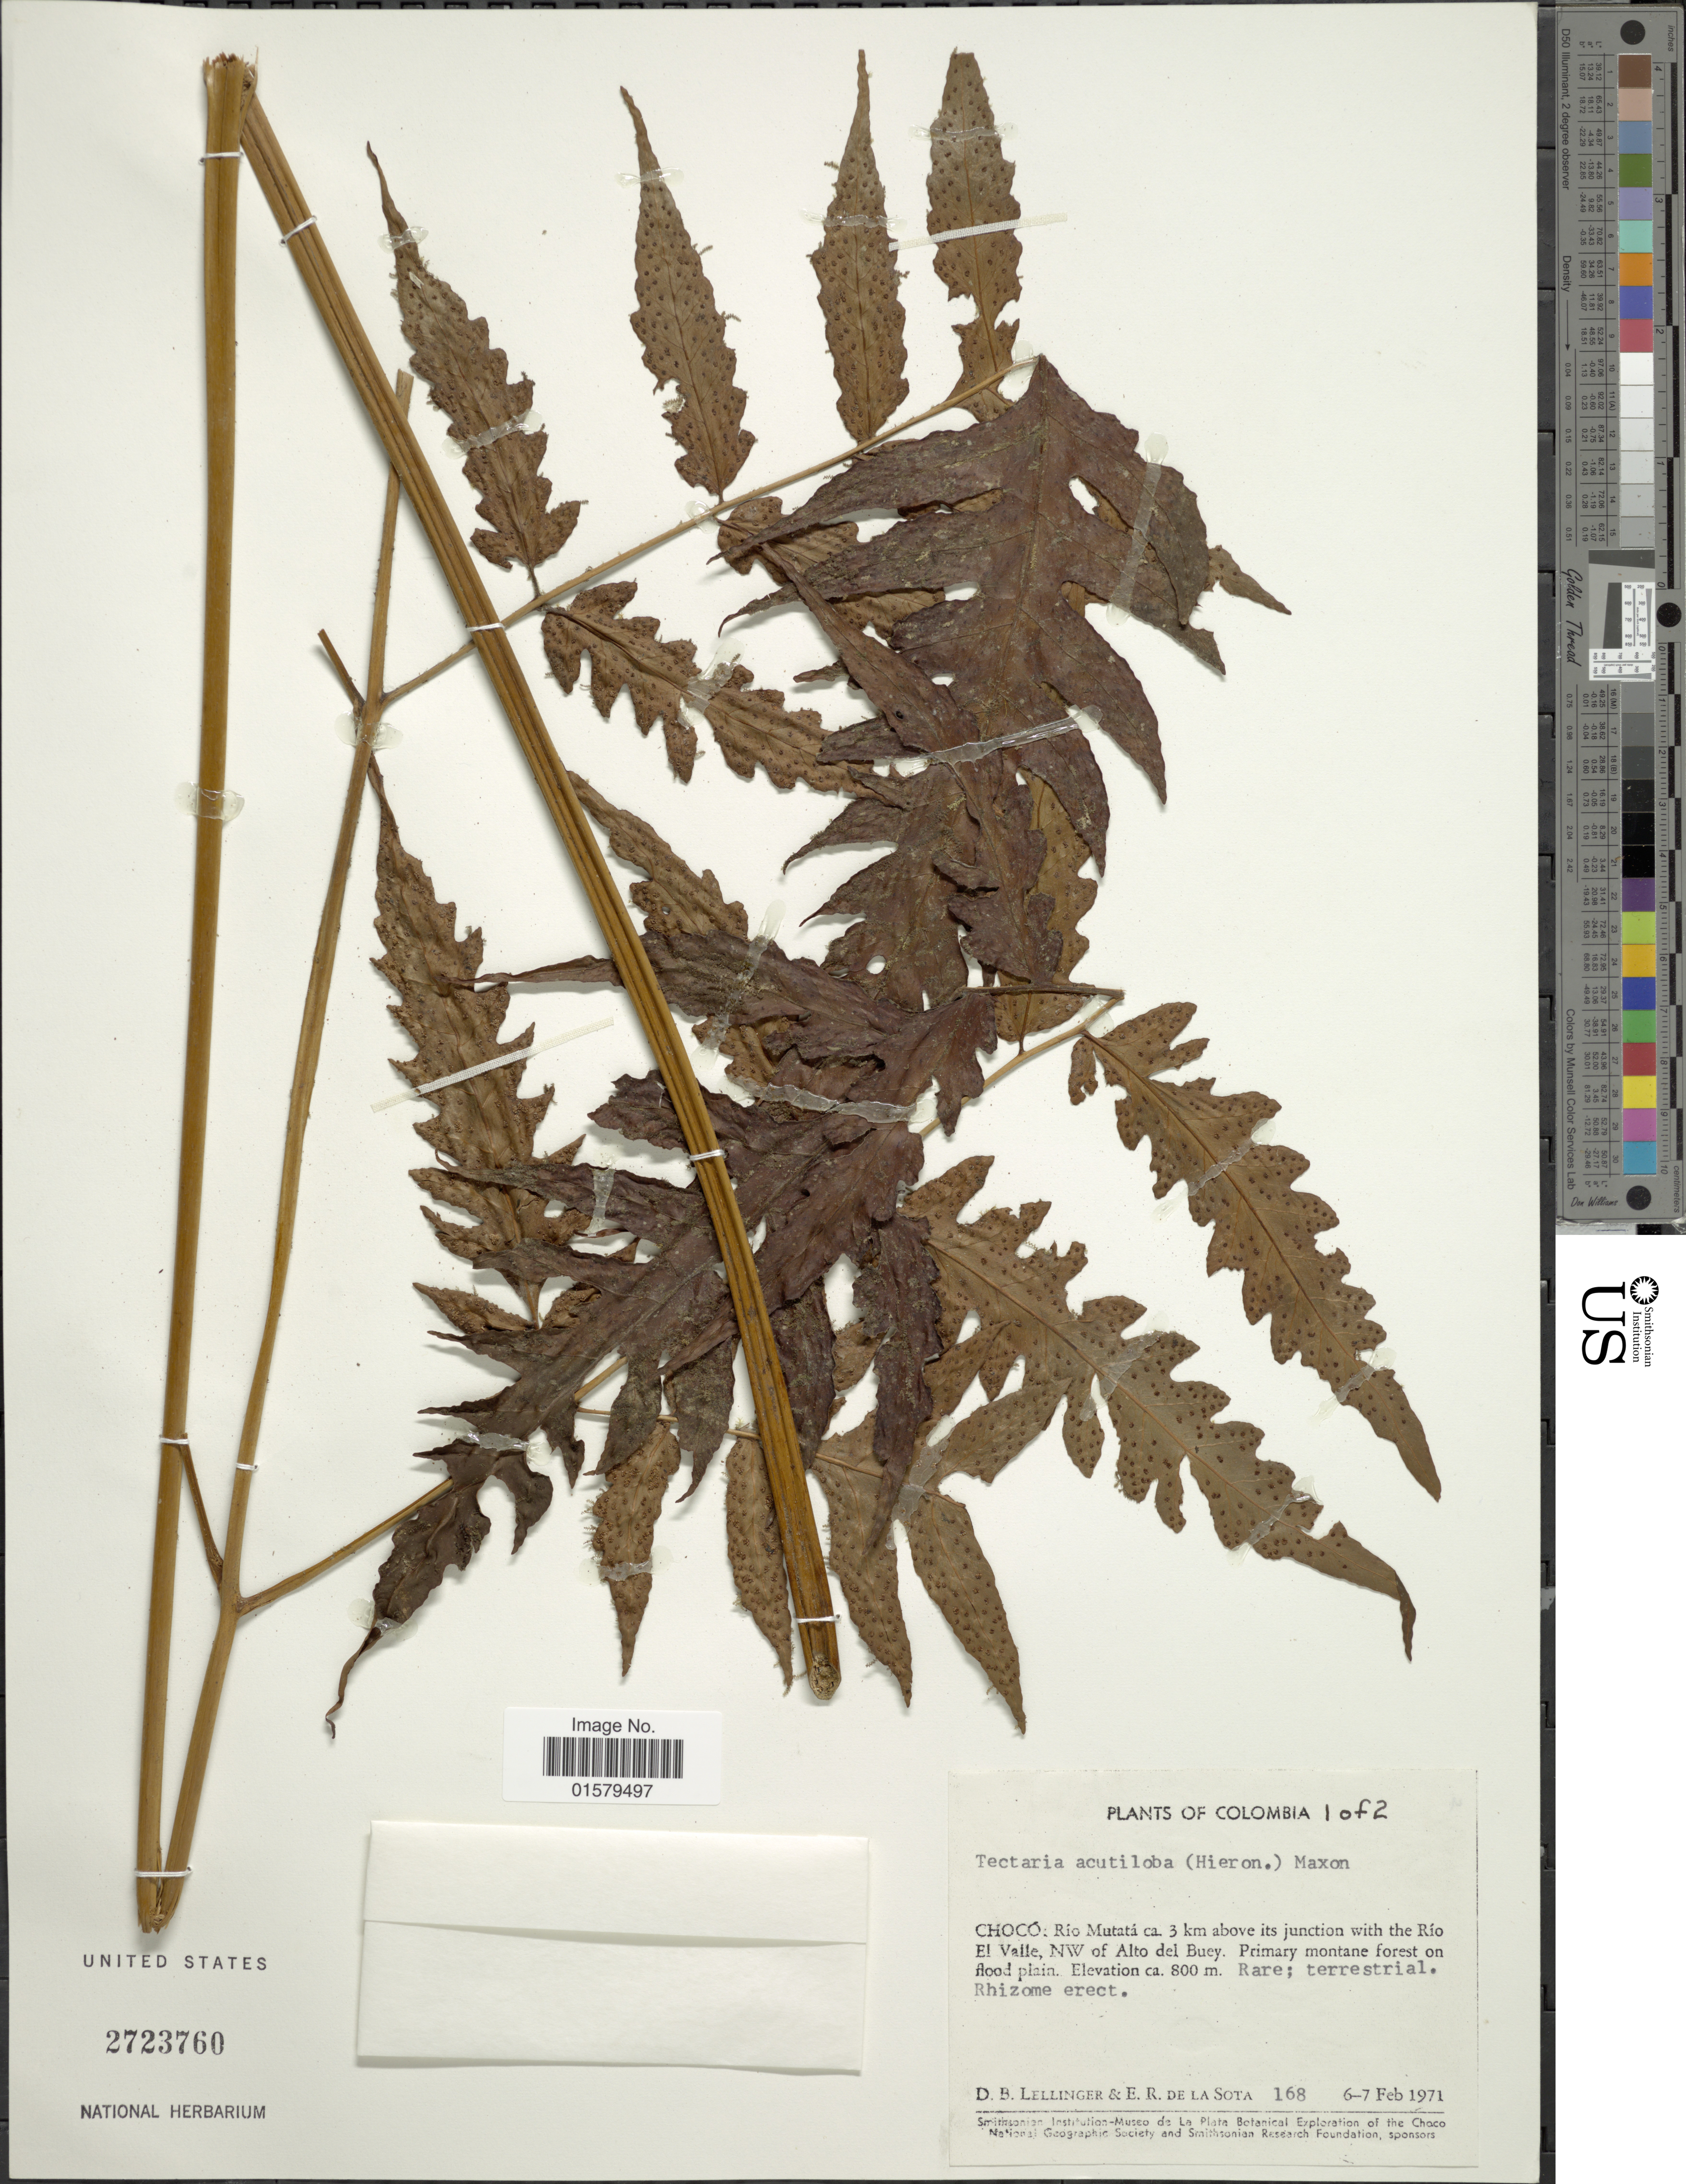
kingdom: Plantae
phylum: Tracheophyta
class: Polypodiopsida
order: Polypodiales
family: Tectariaceae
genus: Tectaria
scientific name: Tectaria acutiloba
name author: (Hieron.) Maxon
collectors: D. B. Lellinger & E. R. de la Sota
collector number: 168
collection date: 1971-02-06/1971-02-07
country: Colombia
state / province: Chocó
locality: Rio Mutata ca. 3 km above its junction with the Rio El Valle, NW of Alto del Buey. Primary montane forest on food plain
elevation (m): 800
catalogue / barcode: US 2723760